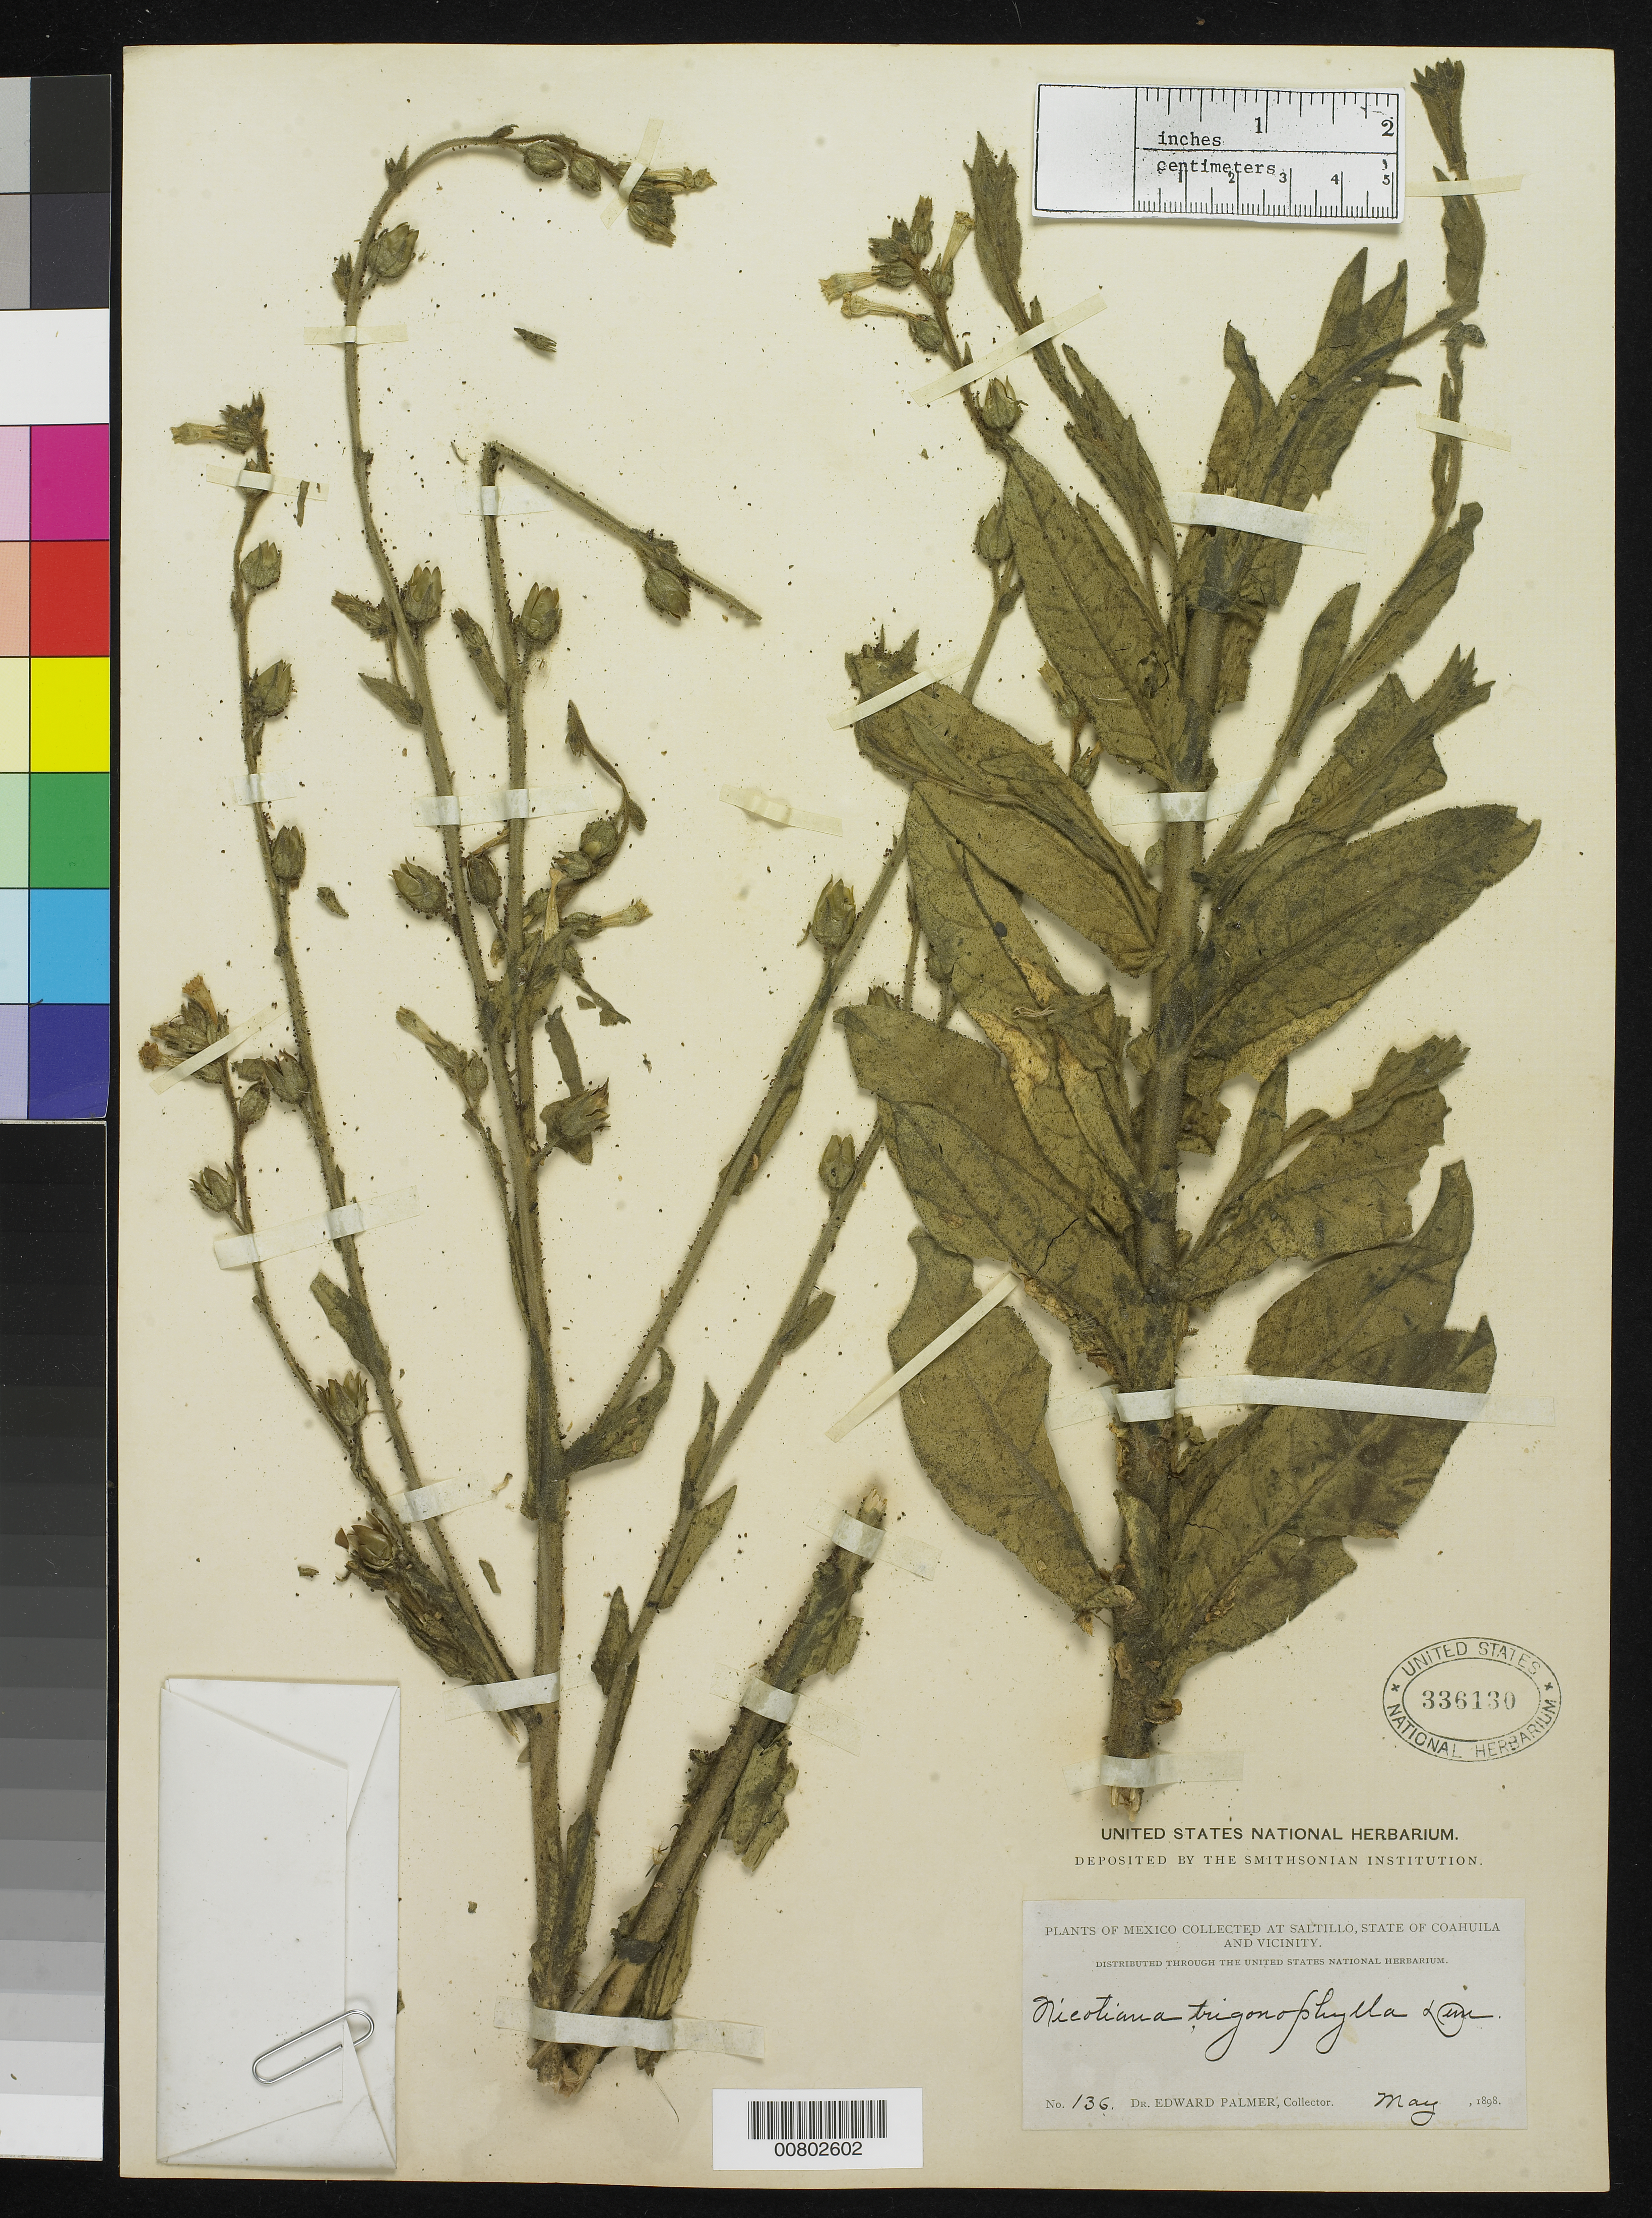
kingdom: Plantae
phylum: Tracheophyta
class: Magnoliopsida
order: Solanales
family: Solanaceae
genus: Nicotiana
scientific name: Nicotiana trigonophylla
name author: Dunal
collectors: E. Palmer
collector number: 136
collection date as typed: May 1898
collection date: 1898-05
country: Mexico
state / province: Coahuila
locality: Saltillo, Coahuila and vicinity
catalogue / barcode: US 336130